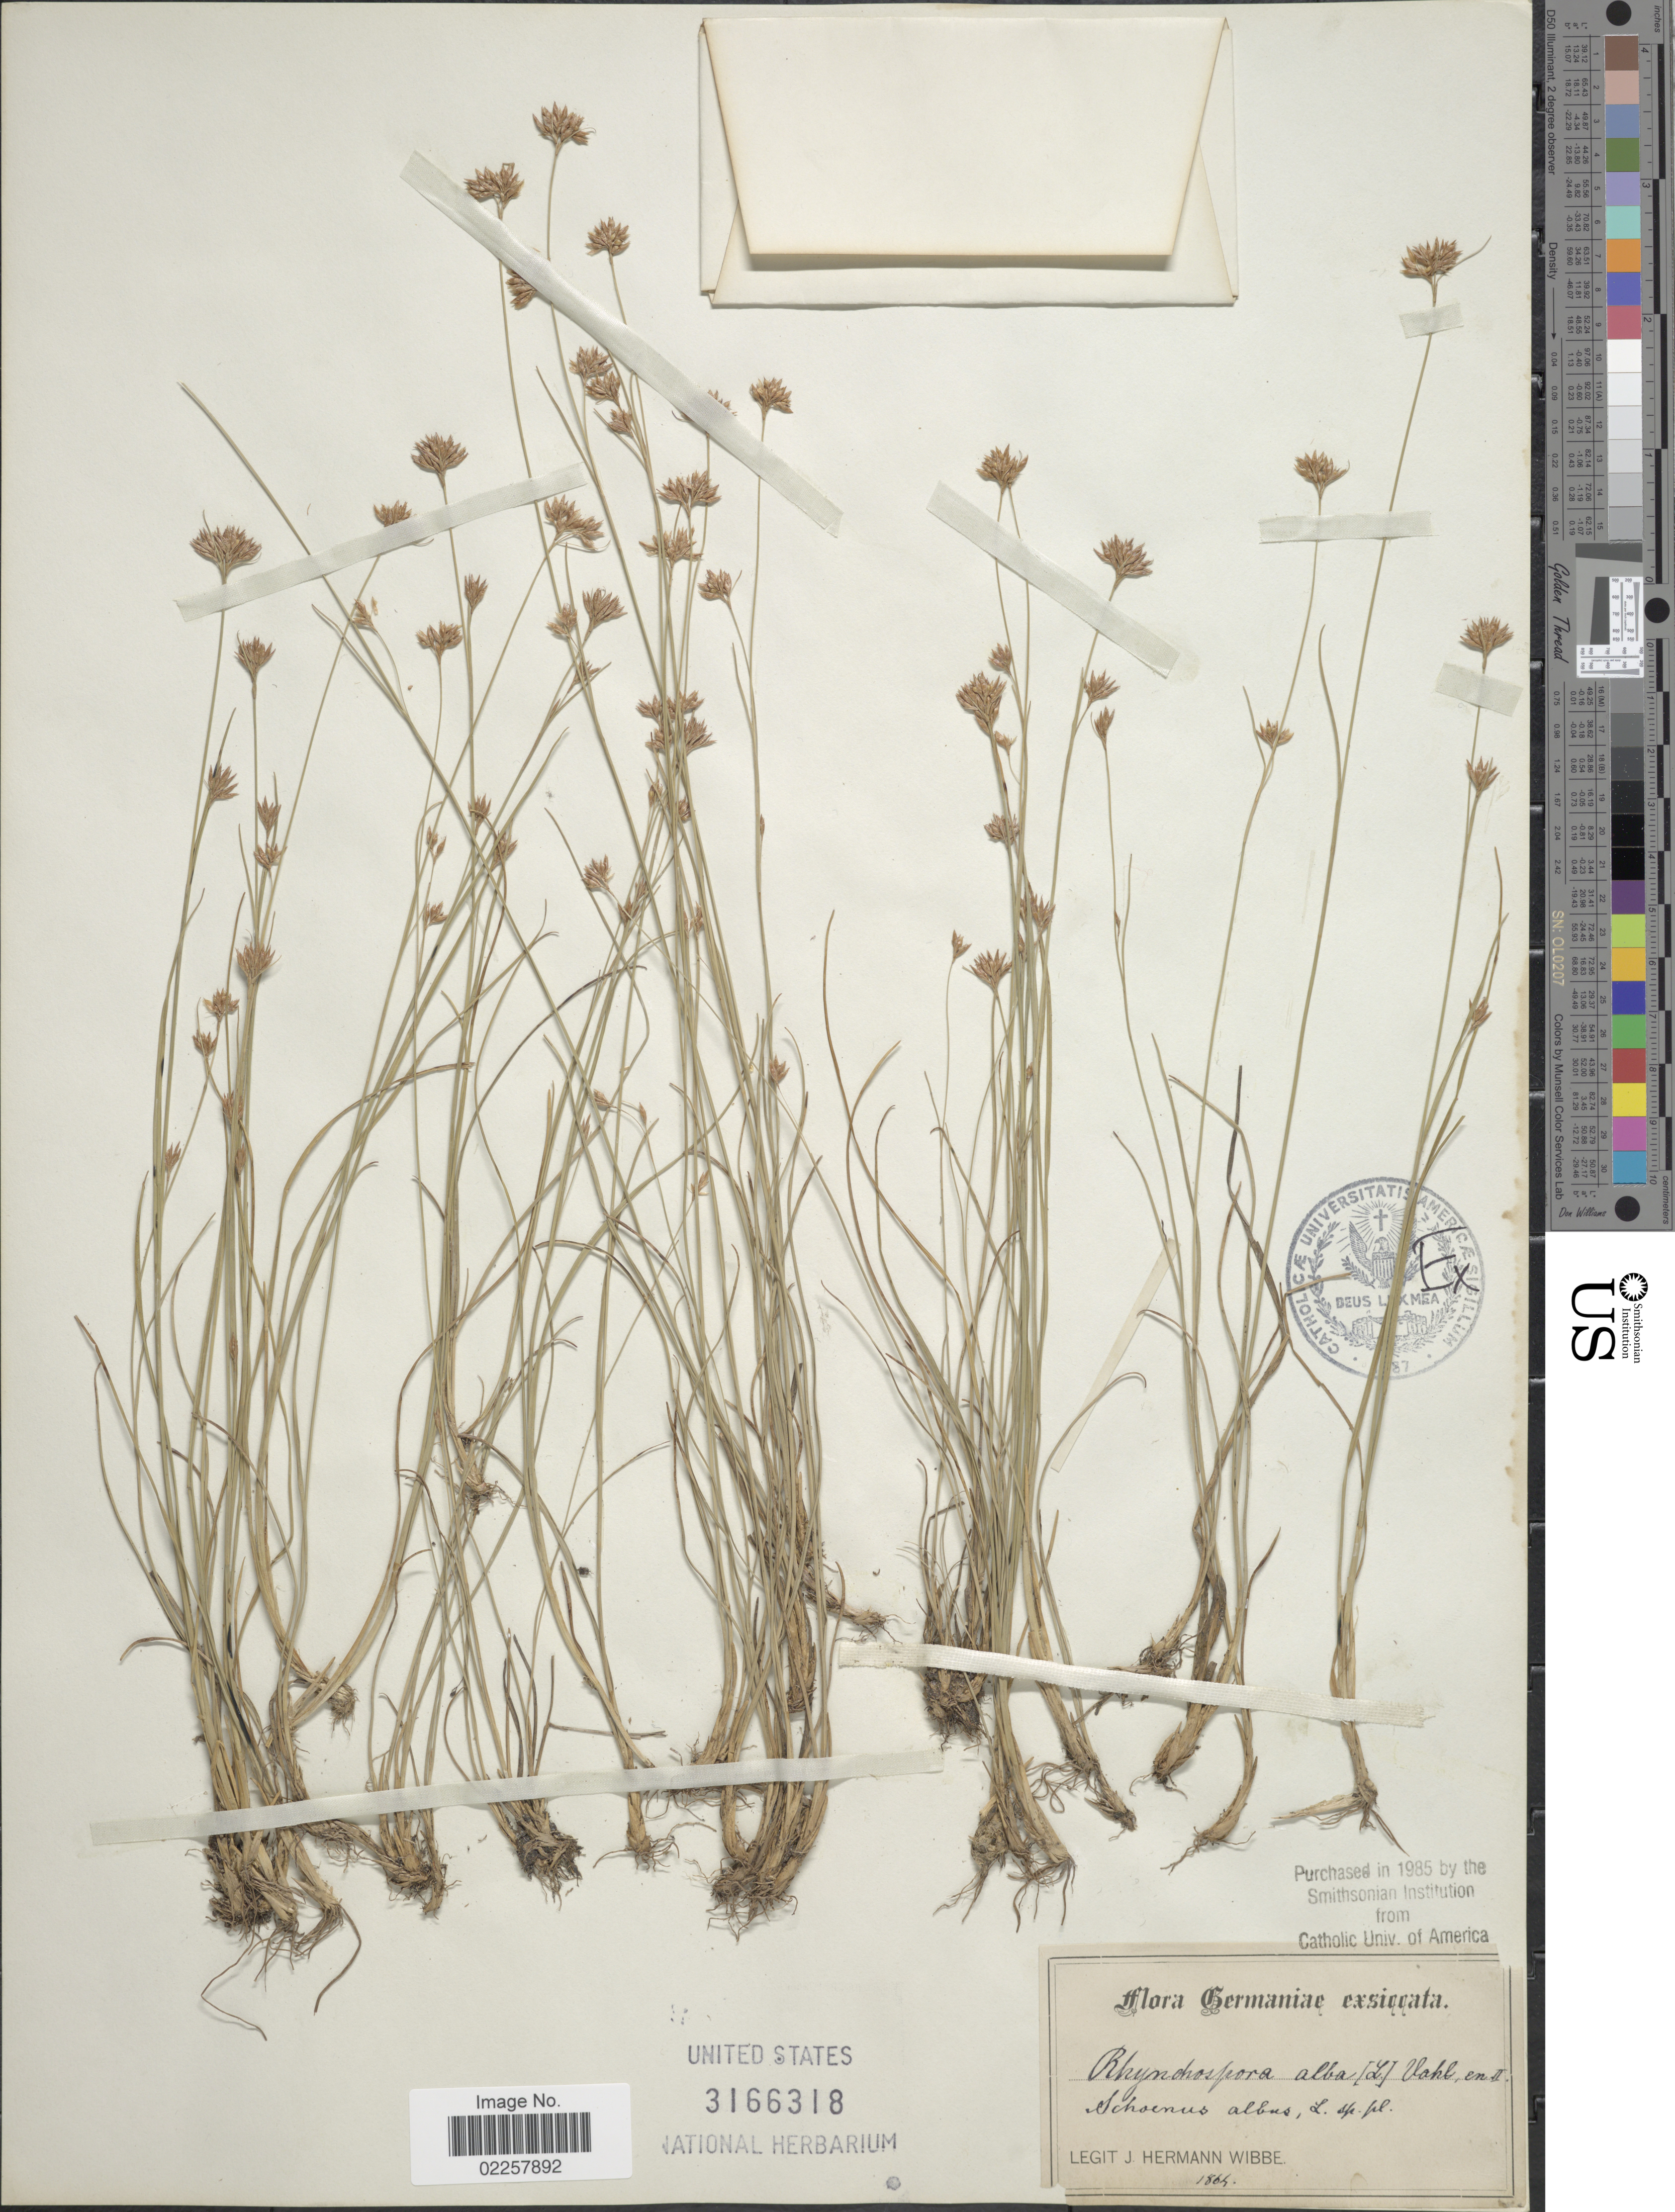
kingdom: Plantae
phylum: Tracheophyta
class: Liliopsida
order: Poales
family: Cyperaceae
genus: Rhynchospora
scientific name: Rhynchospora alba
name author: (L.) Vahl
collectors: J. Wibbe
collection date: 1864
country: Germany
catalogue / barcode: US 3166318